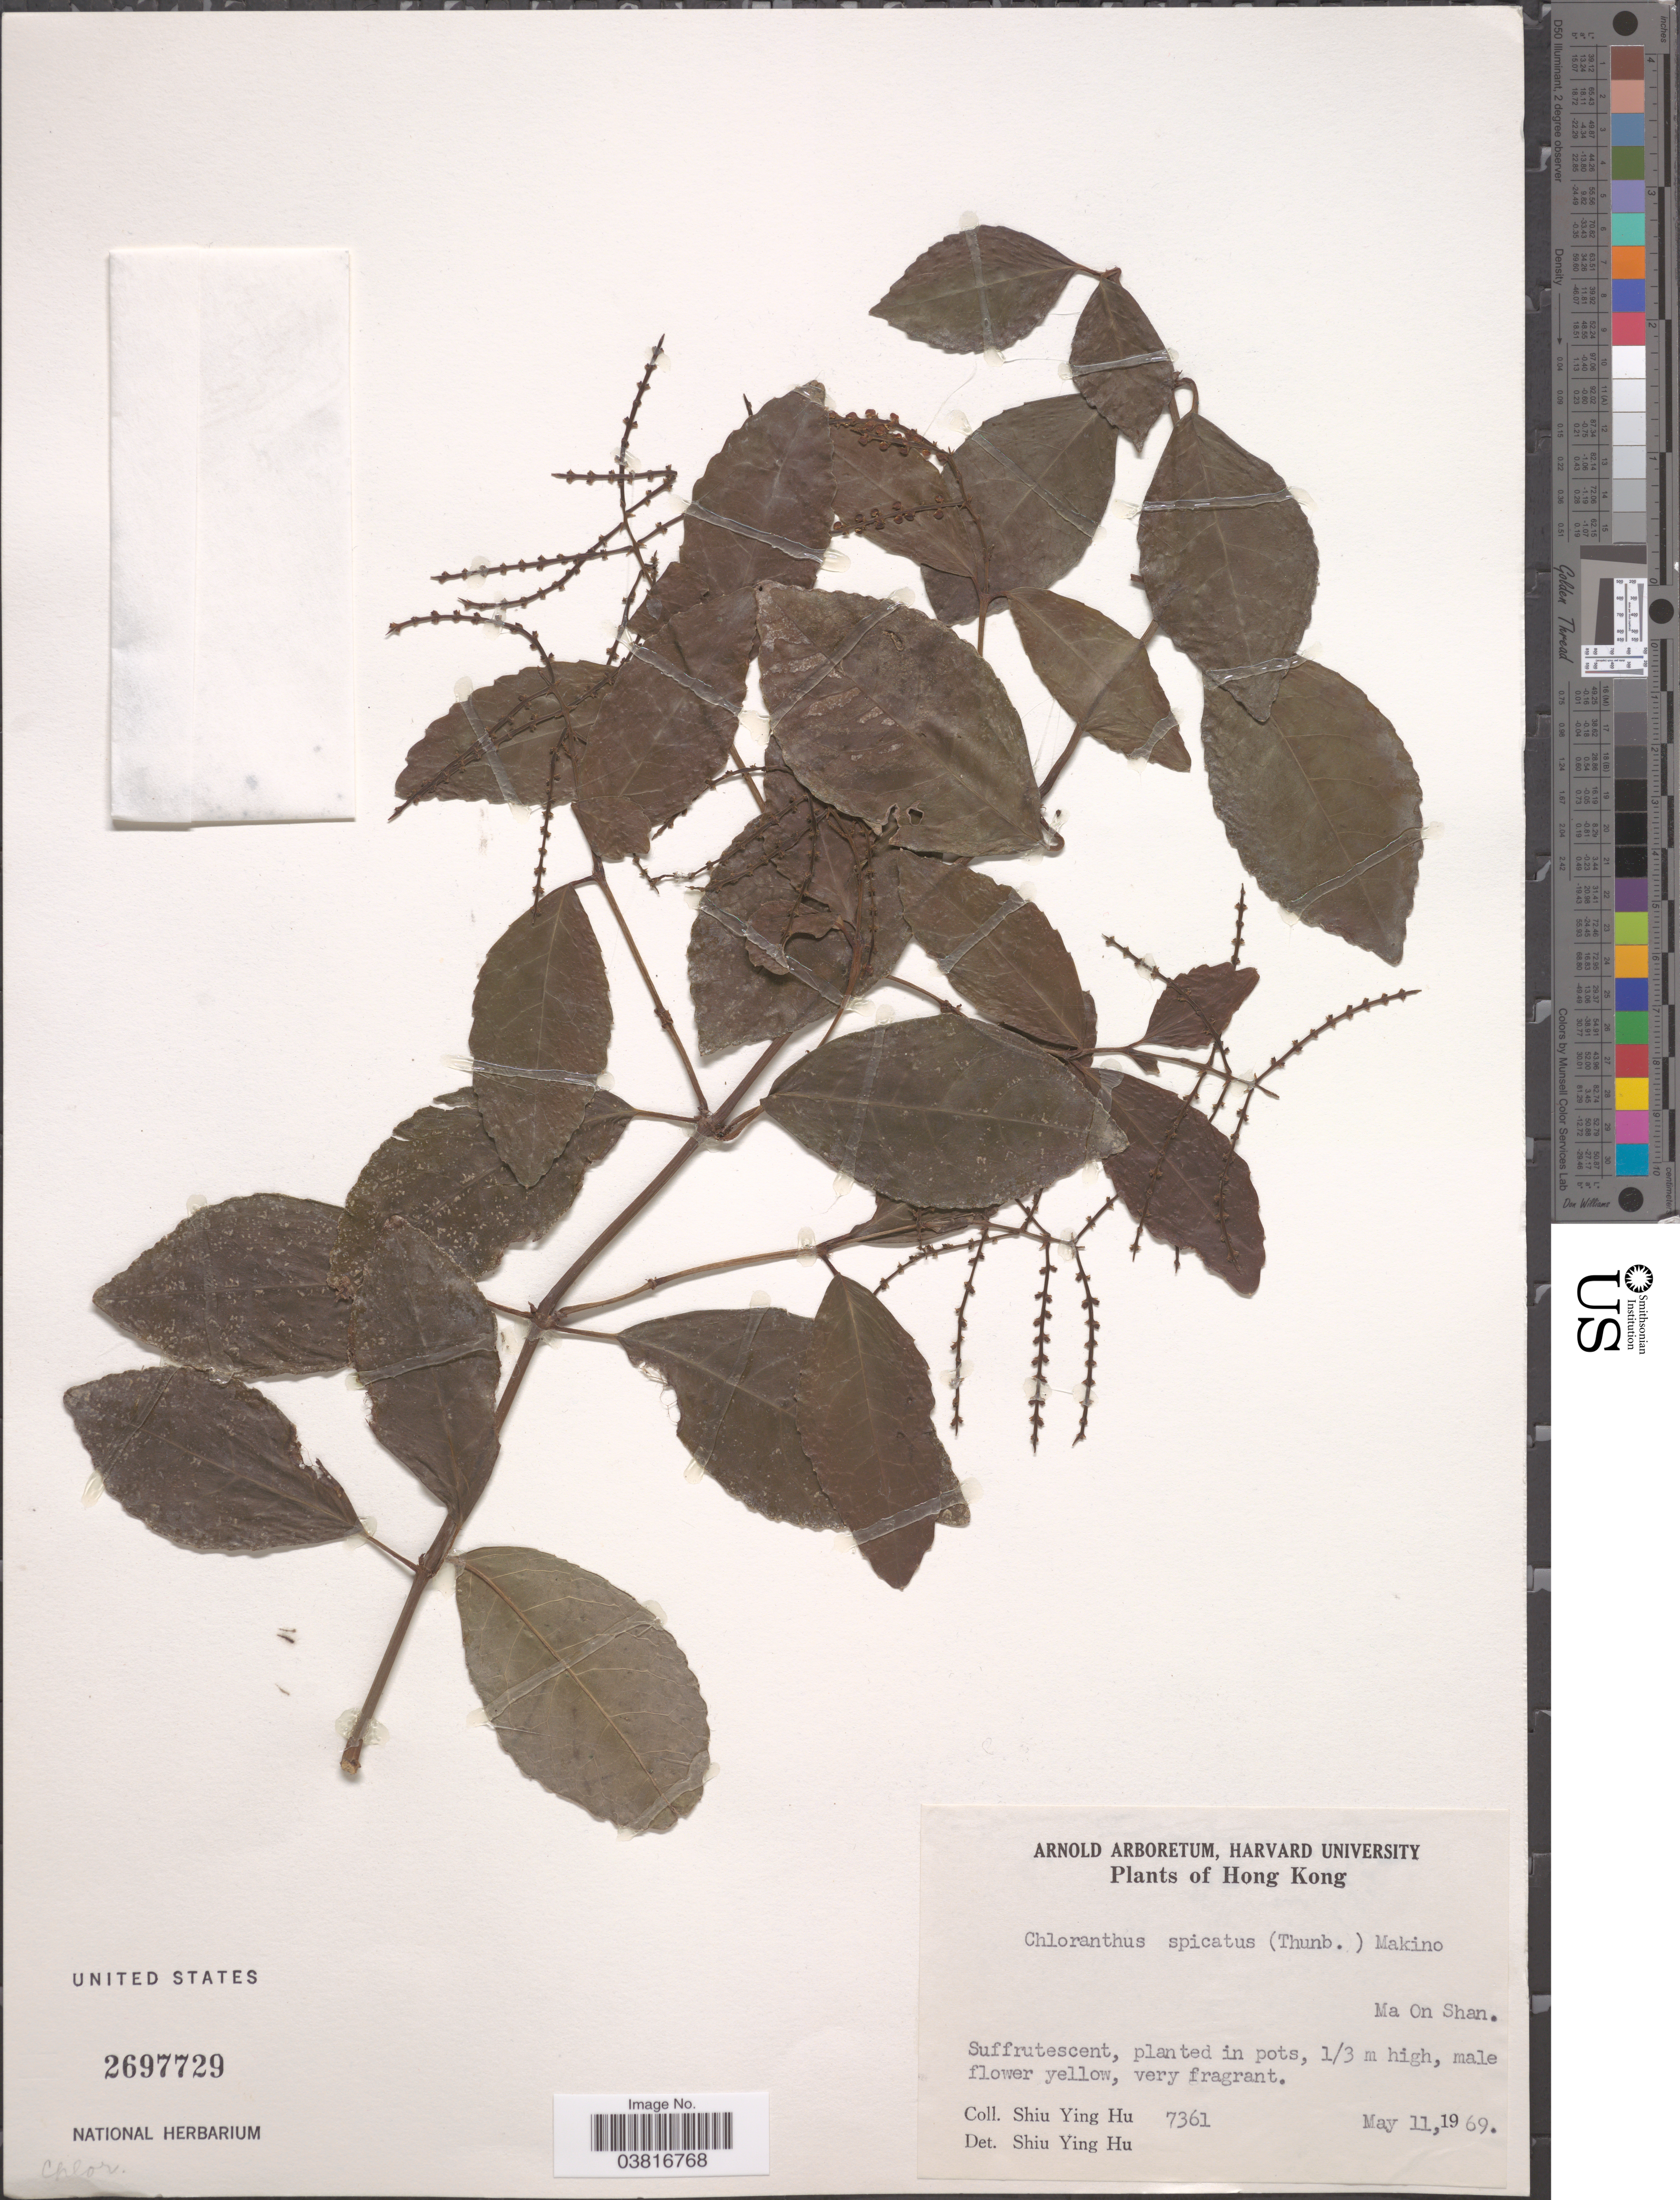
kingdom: Plantae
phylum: Tracheophyta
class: Magnoliopsida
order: Chloranthales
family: Chloranthaceae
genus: Chloranthus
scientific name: Chloranthus spicatus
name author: Makino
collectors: S. Y. Hu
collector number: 7361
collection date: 1969-05-11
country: China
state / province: Hong Kong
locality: Ma On Shan.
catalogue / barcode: US 2697729